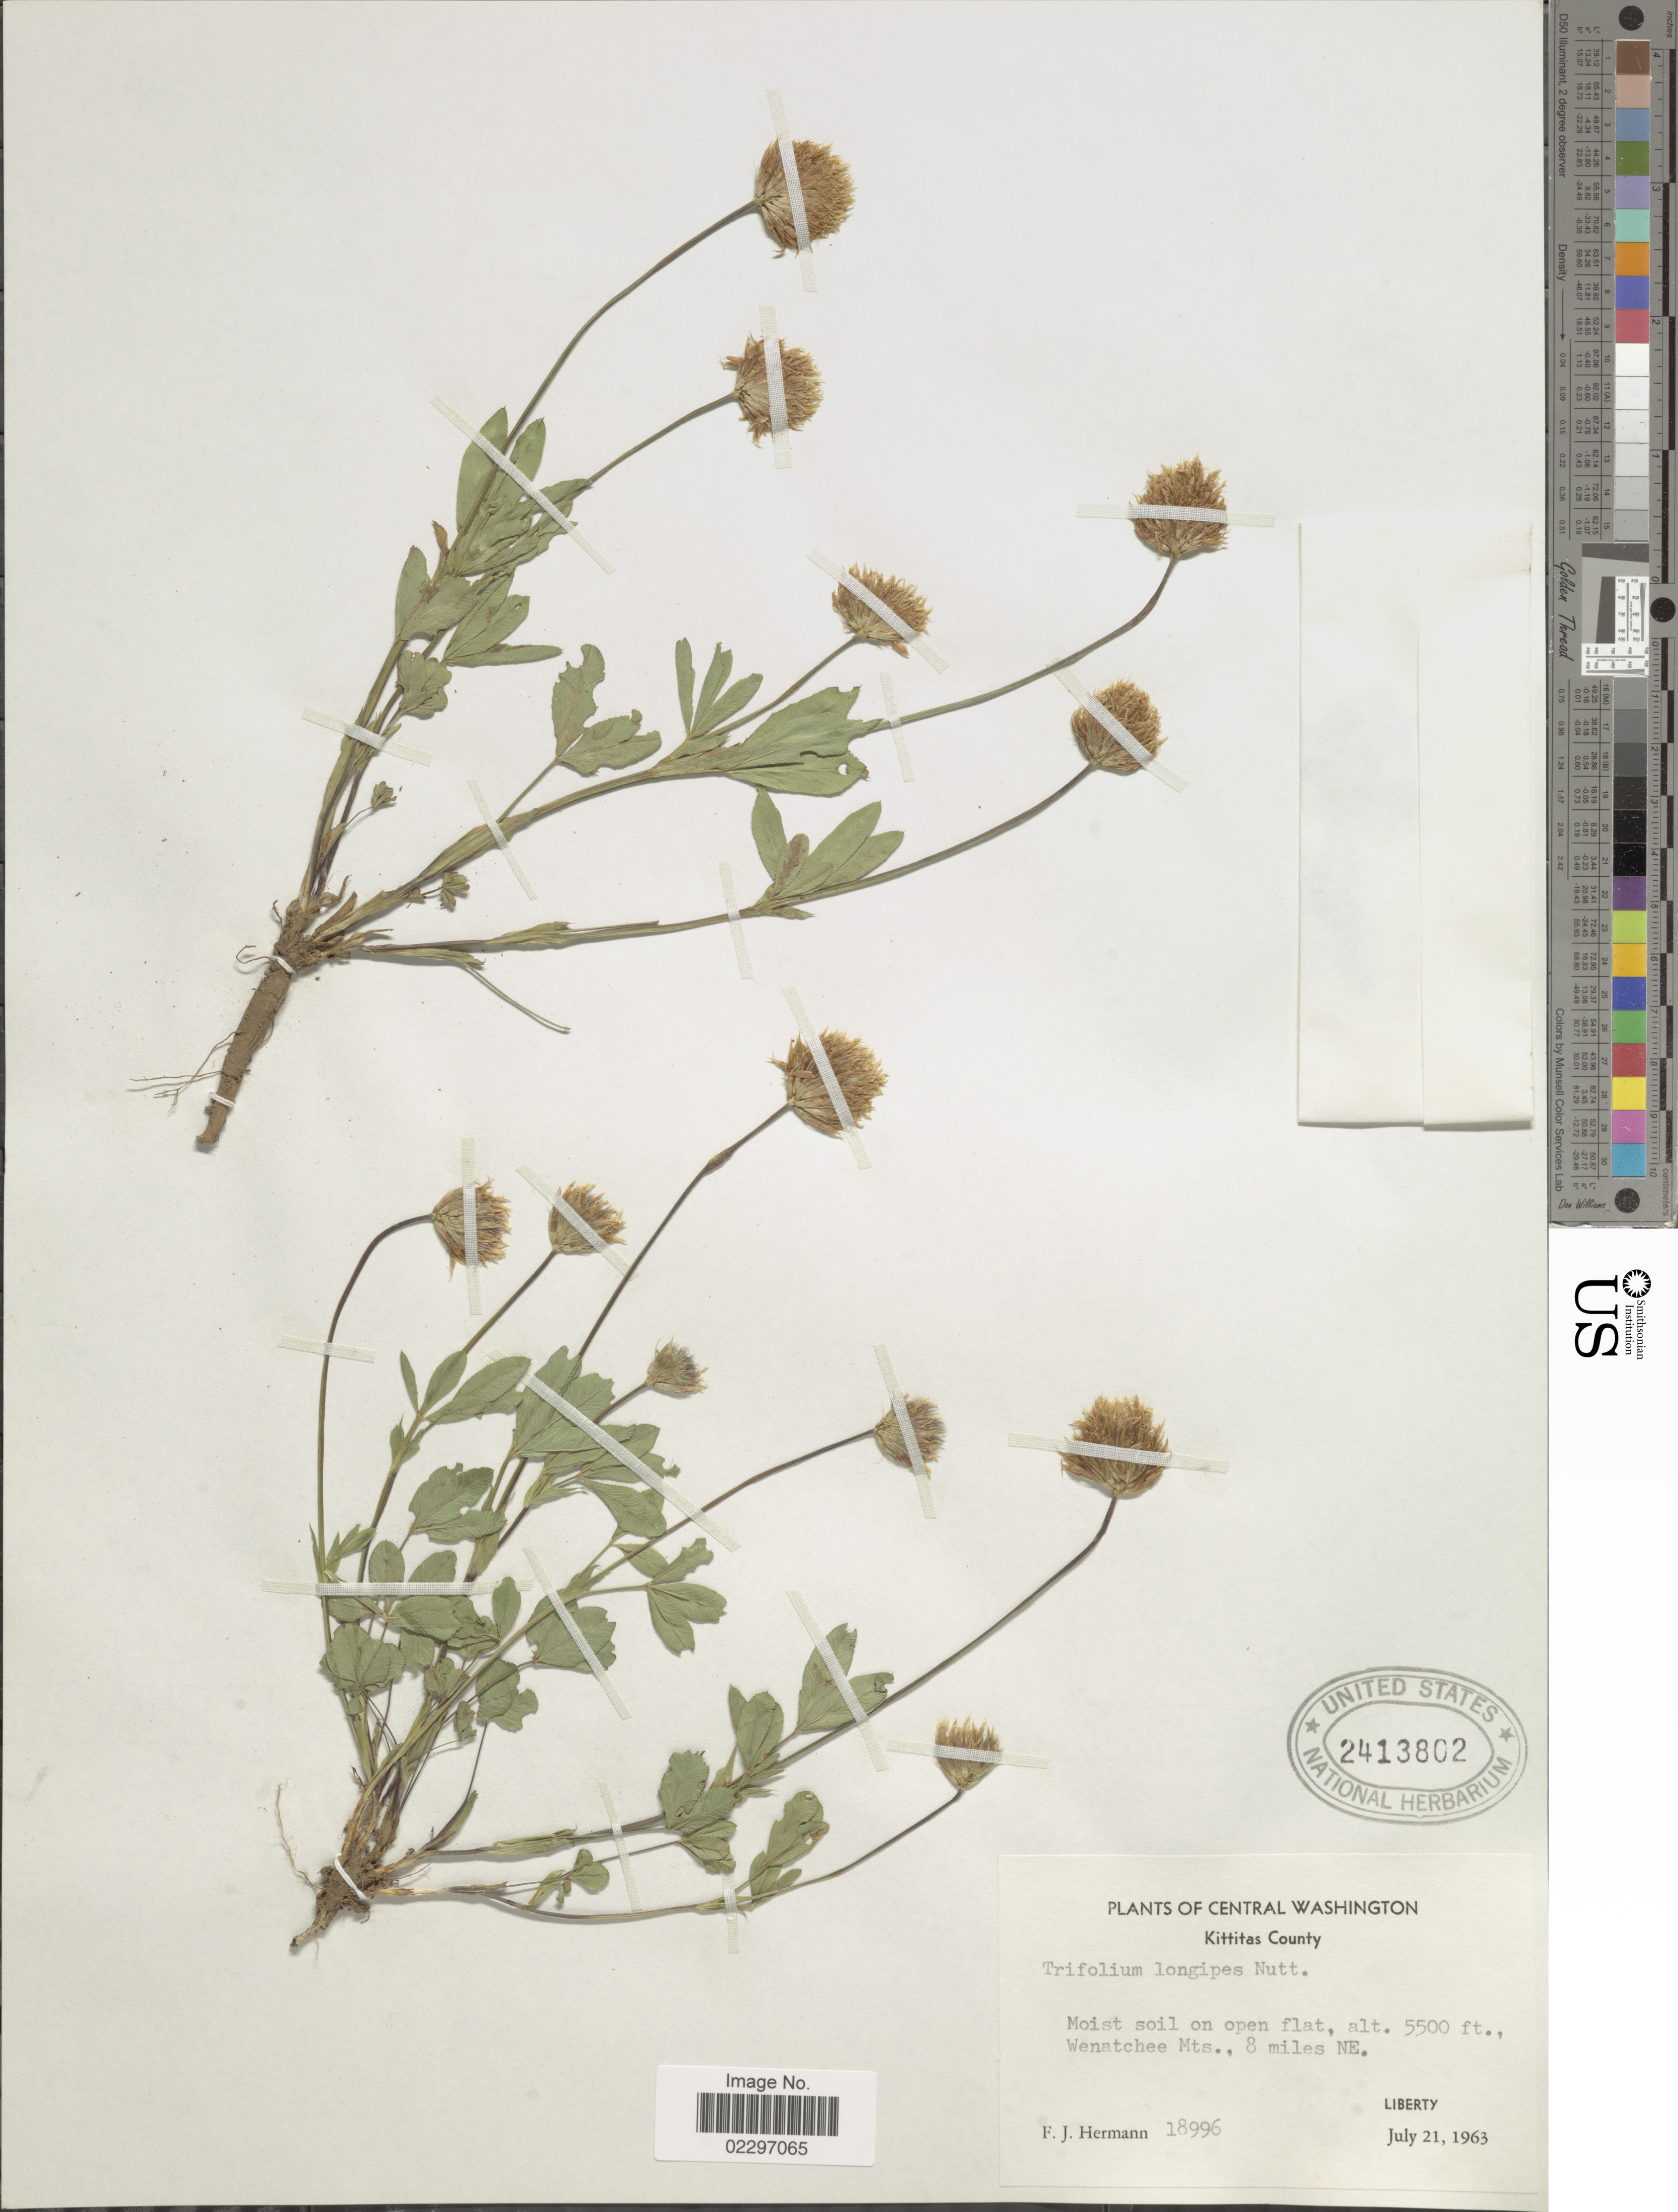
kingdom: Plantae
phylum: Tracheophyta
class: Magnoliopsida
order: Fabales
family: Fabaceae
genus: Trifolium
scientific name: Trifolium longipes subsp. longipes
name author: Nutt.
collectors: F. J. Hermann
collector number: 18996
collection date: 1963-07-21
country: United States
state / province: Washington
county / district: Kittitas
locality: Central Washington. Kittitas County. Wenatchee Mts., 8 miles NE. Liberty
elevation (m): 1676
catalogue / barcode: US 2413802